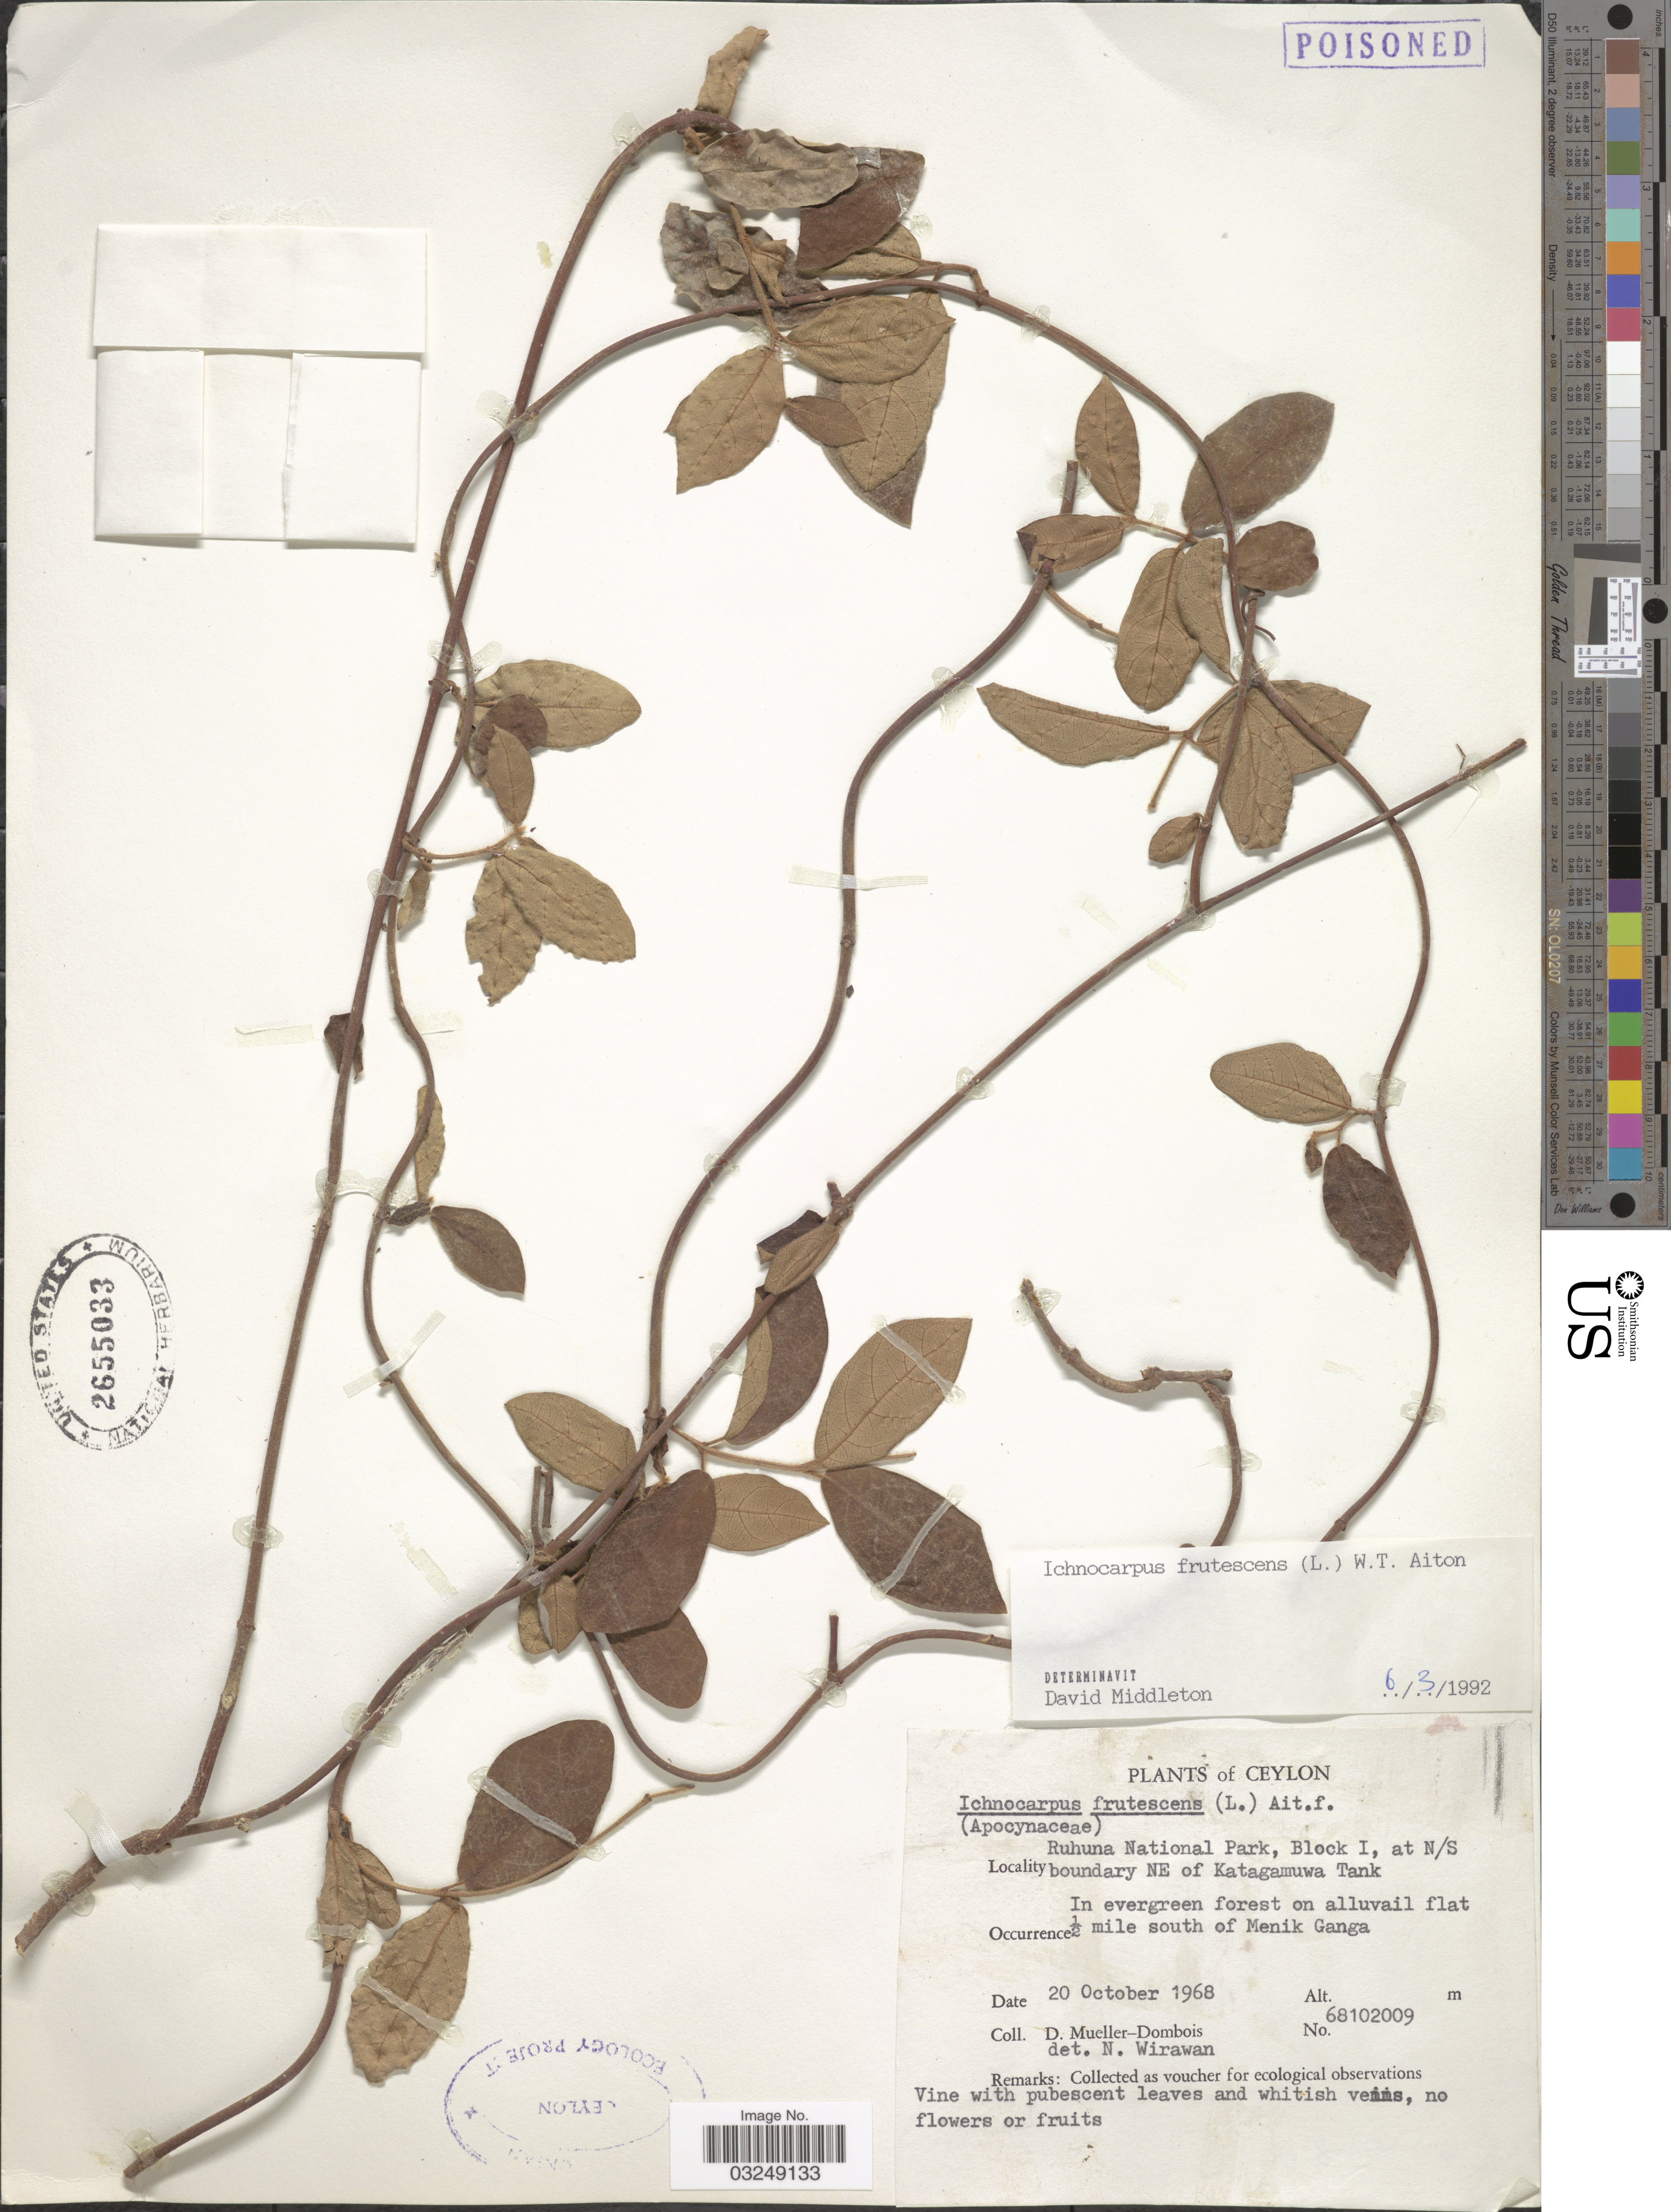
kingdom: Plantae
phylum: Tracheophyta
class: Magnoliopsida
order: Gentianales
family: Apocynaceae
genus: Ichnocarpus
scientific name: Ichnocarpus frutescens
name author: (L.) W.T. Aiton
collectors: D. Mueller-Dombois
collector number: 68102009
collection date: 1968-10-20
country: Sri Lanka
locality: Ceylon. Ruhuna National Park, Block I, at N/S boundary NE of Katagamuwa Tank, ½ mile south of Menik Ganga.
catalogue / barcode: US 2655033